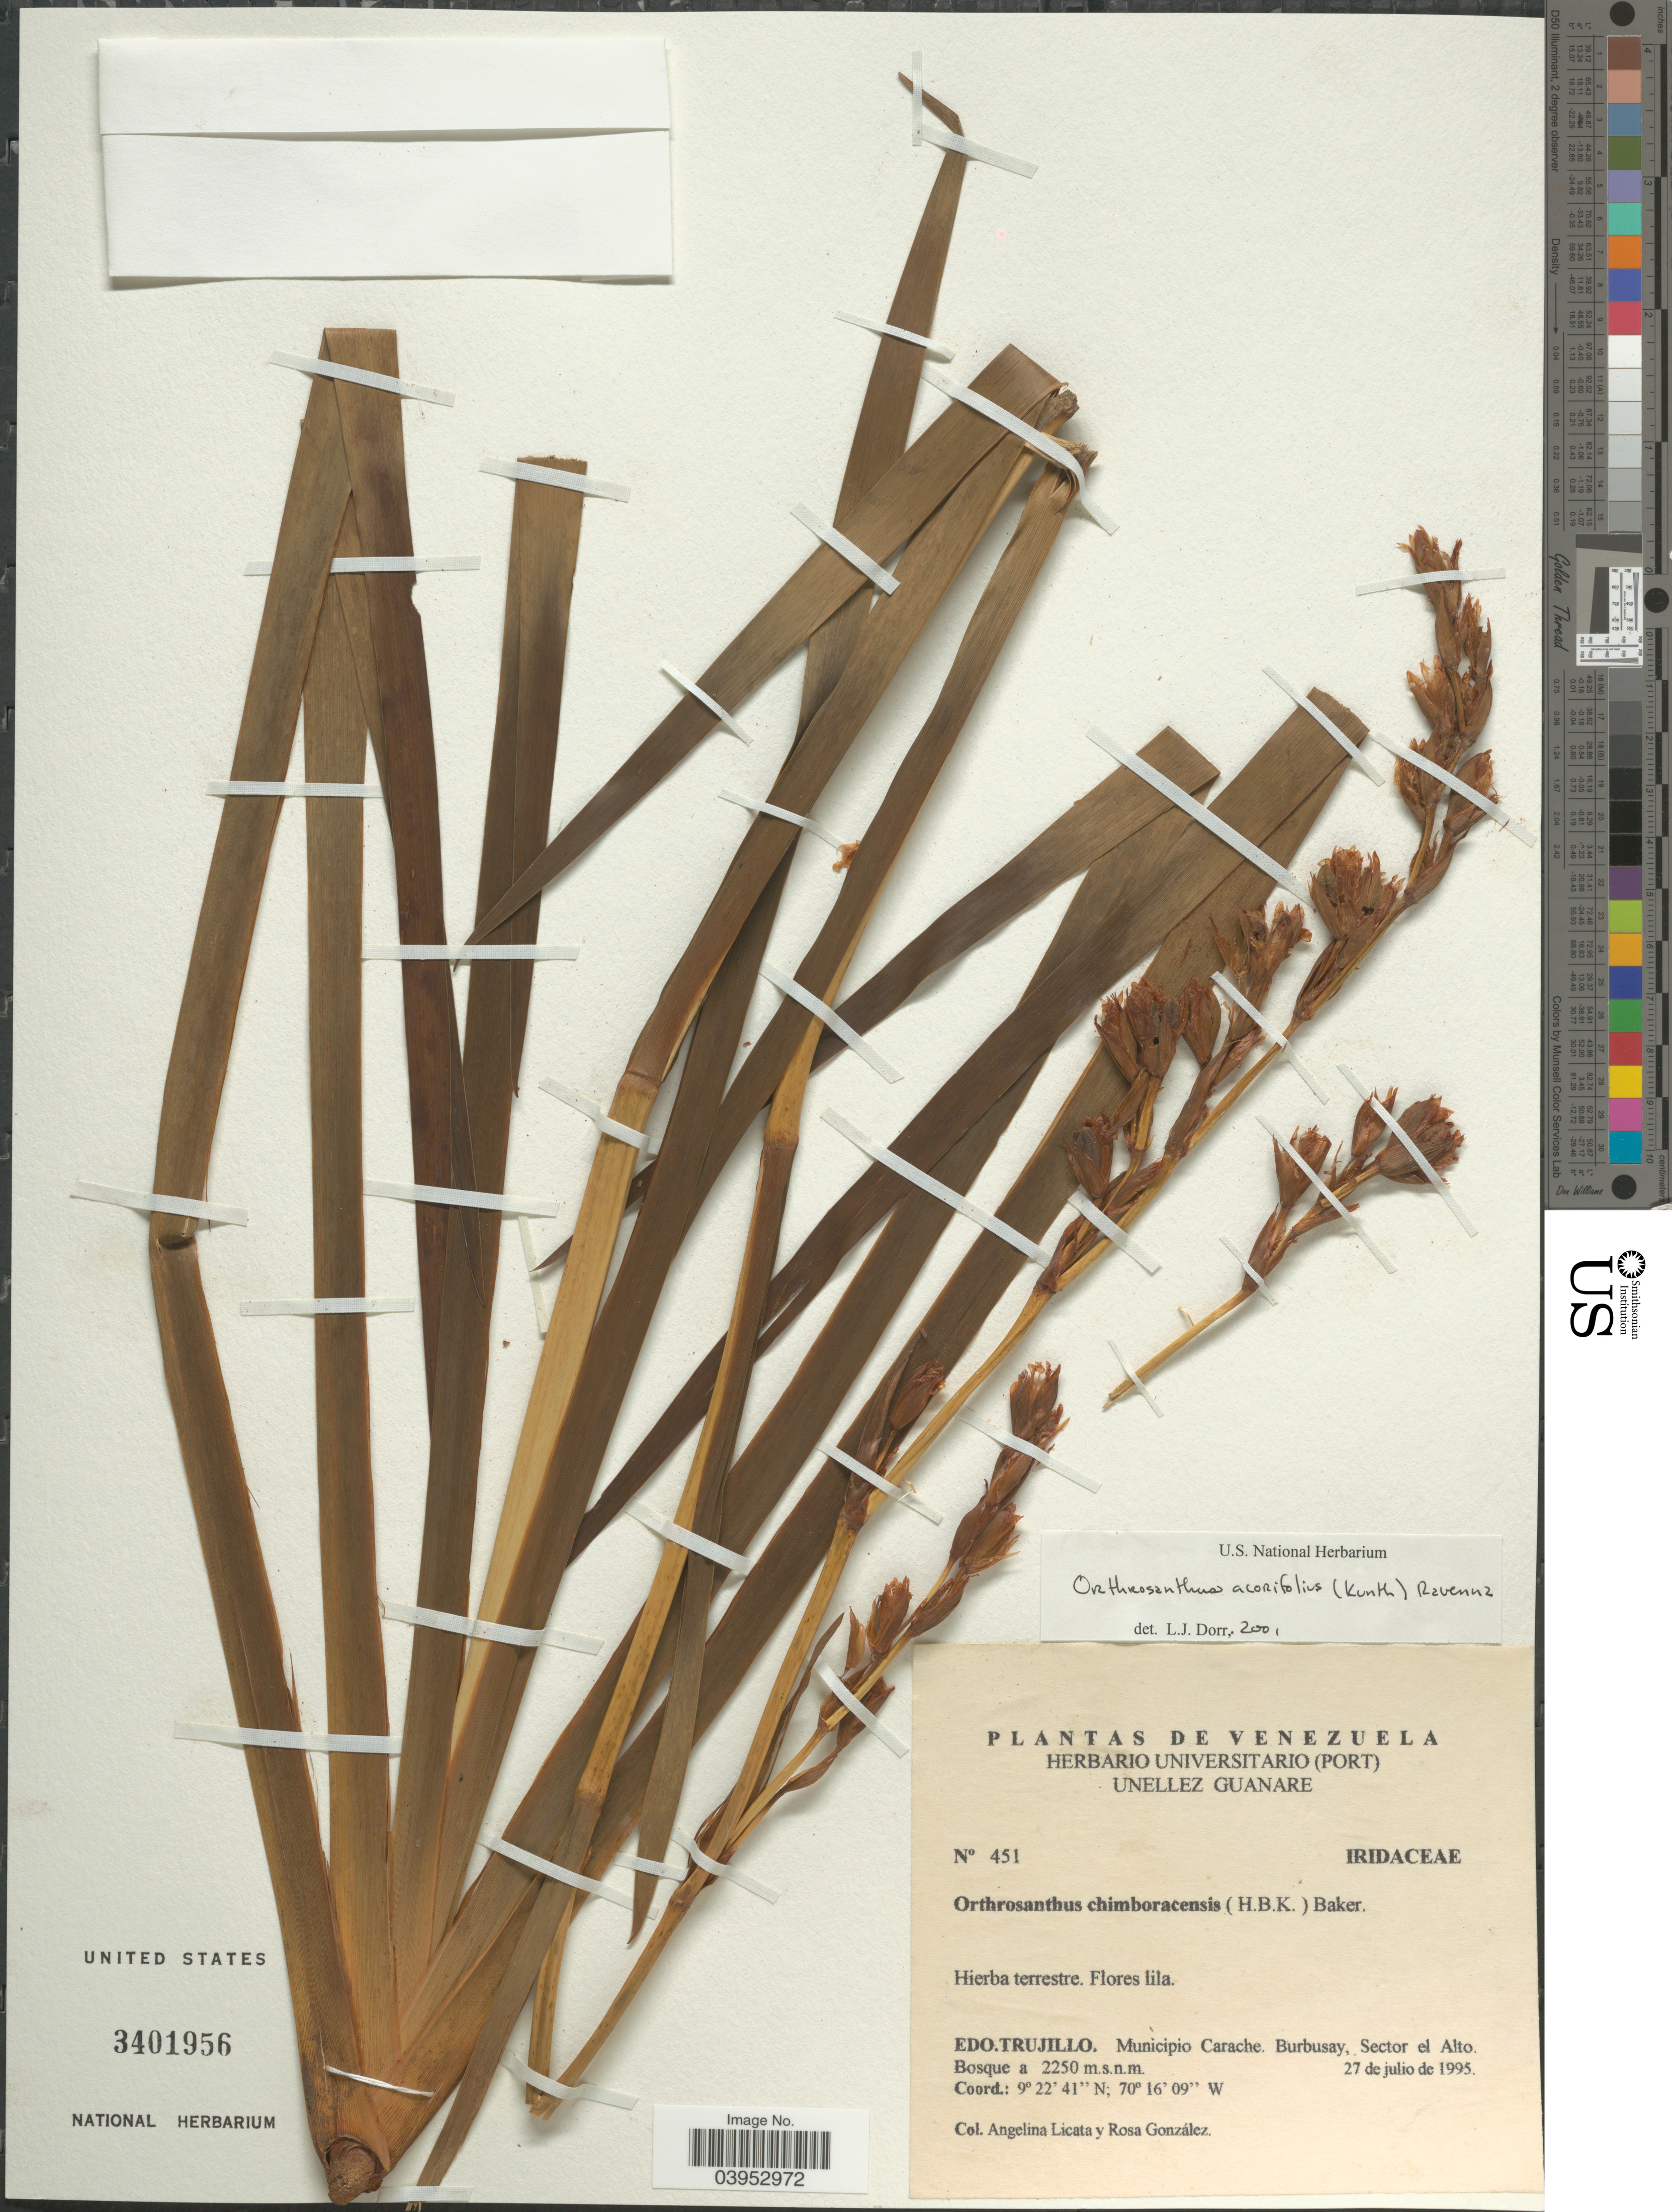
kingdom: Plantae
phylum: Tracheophyta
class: Liliopsida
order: Asparagales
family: Iridaceae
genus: Orthrosanthus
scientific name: Orthrosanthus acorifolius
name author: (Kunth) Ravenna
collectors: A. Licata & R. González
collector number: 451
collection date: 1995-07-27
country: Venezuela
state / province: Trujillo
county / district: Carache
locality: Burbusay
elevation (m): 2250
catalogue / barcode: US 3401956